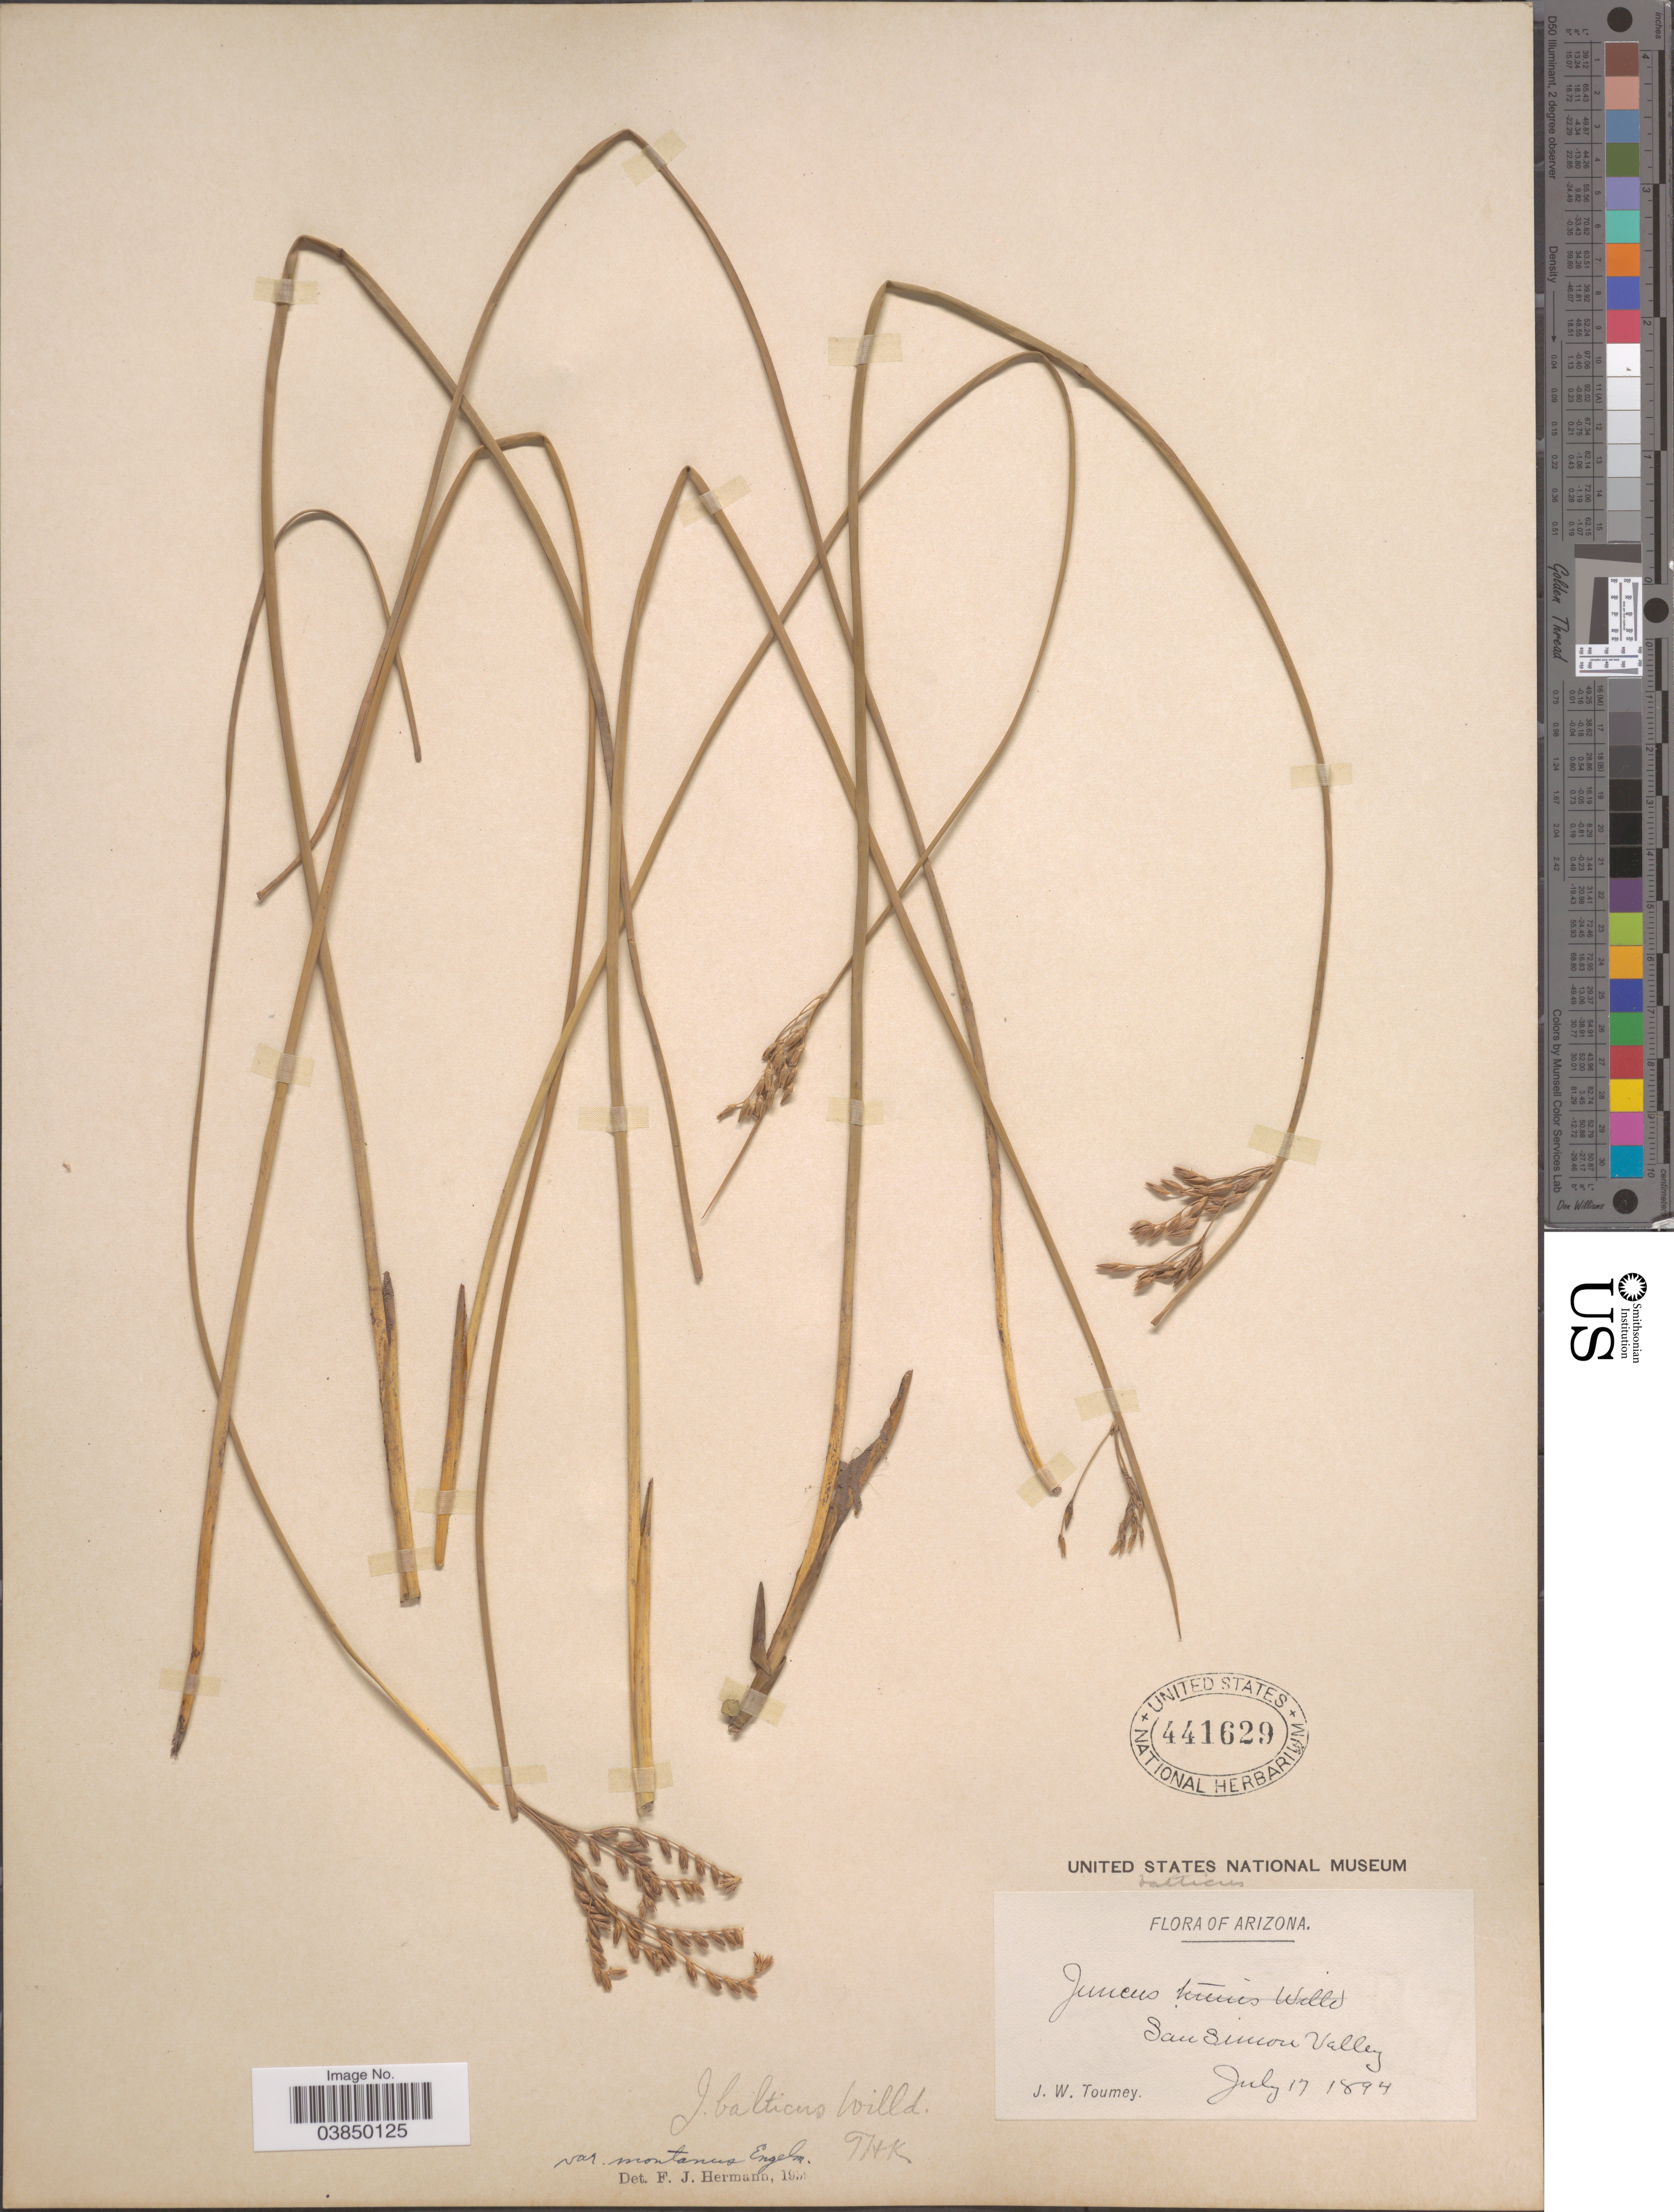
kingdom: Plantae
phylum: Tracheophyta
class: Liliopsida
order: Poales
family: Juncaceae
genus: Juncus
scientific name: Juncus balticus var. montanus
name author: Engelm.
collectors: J. W. Toumey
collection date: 1894-07-17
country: United States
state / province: Arizona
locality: San Simon Valley.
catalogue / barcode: US 441629